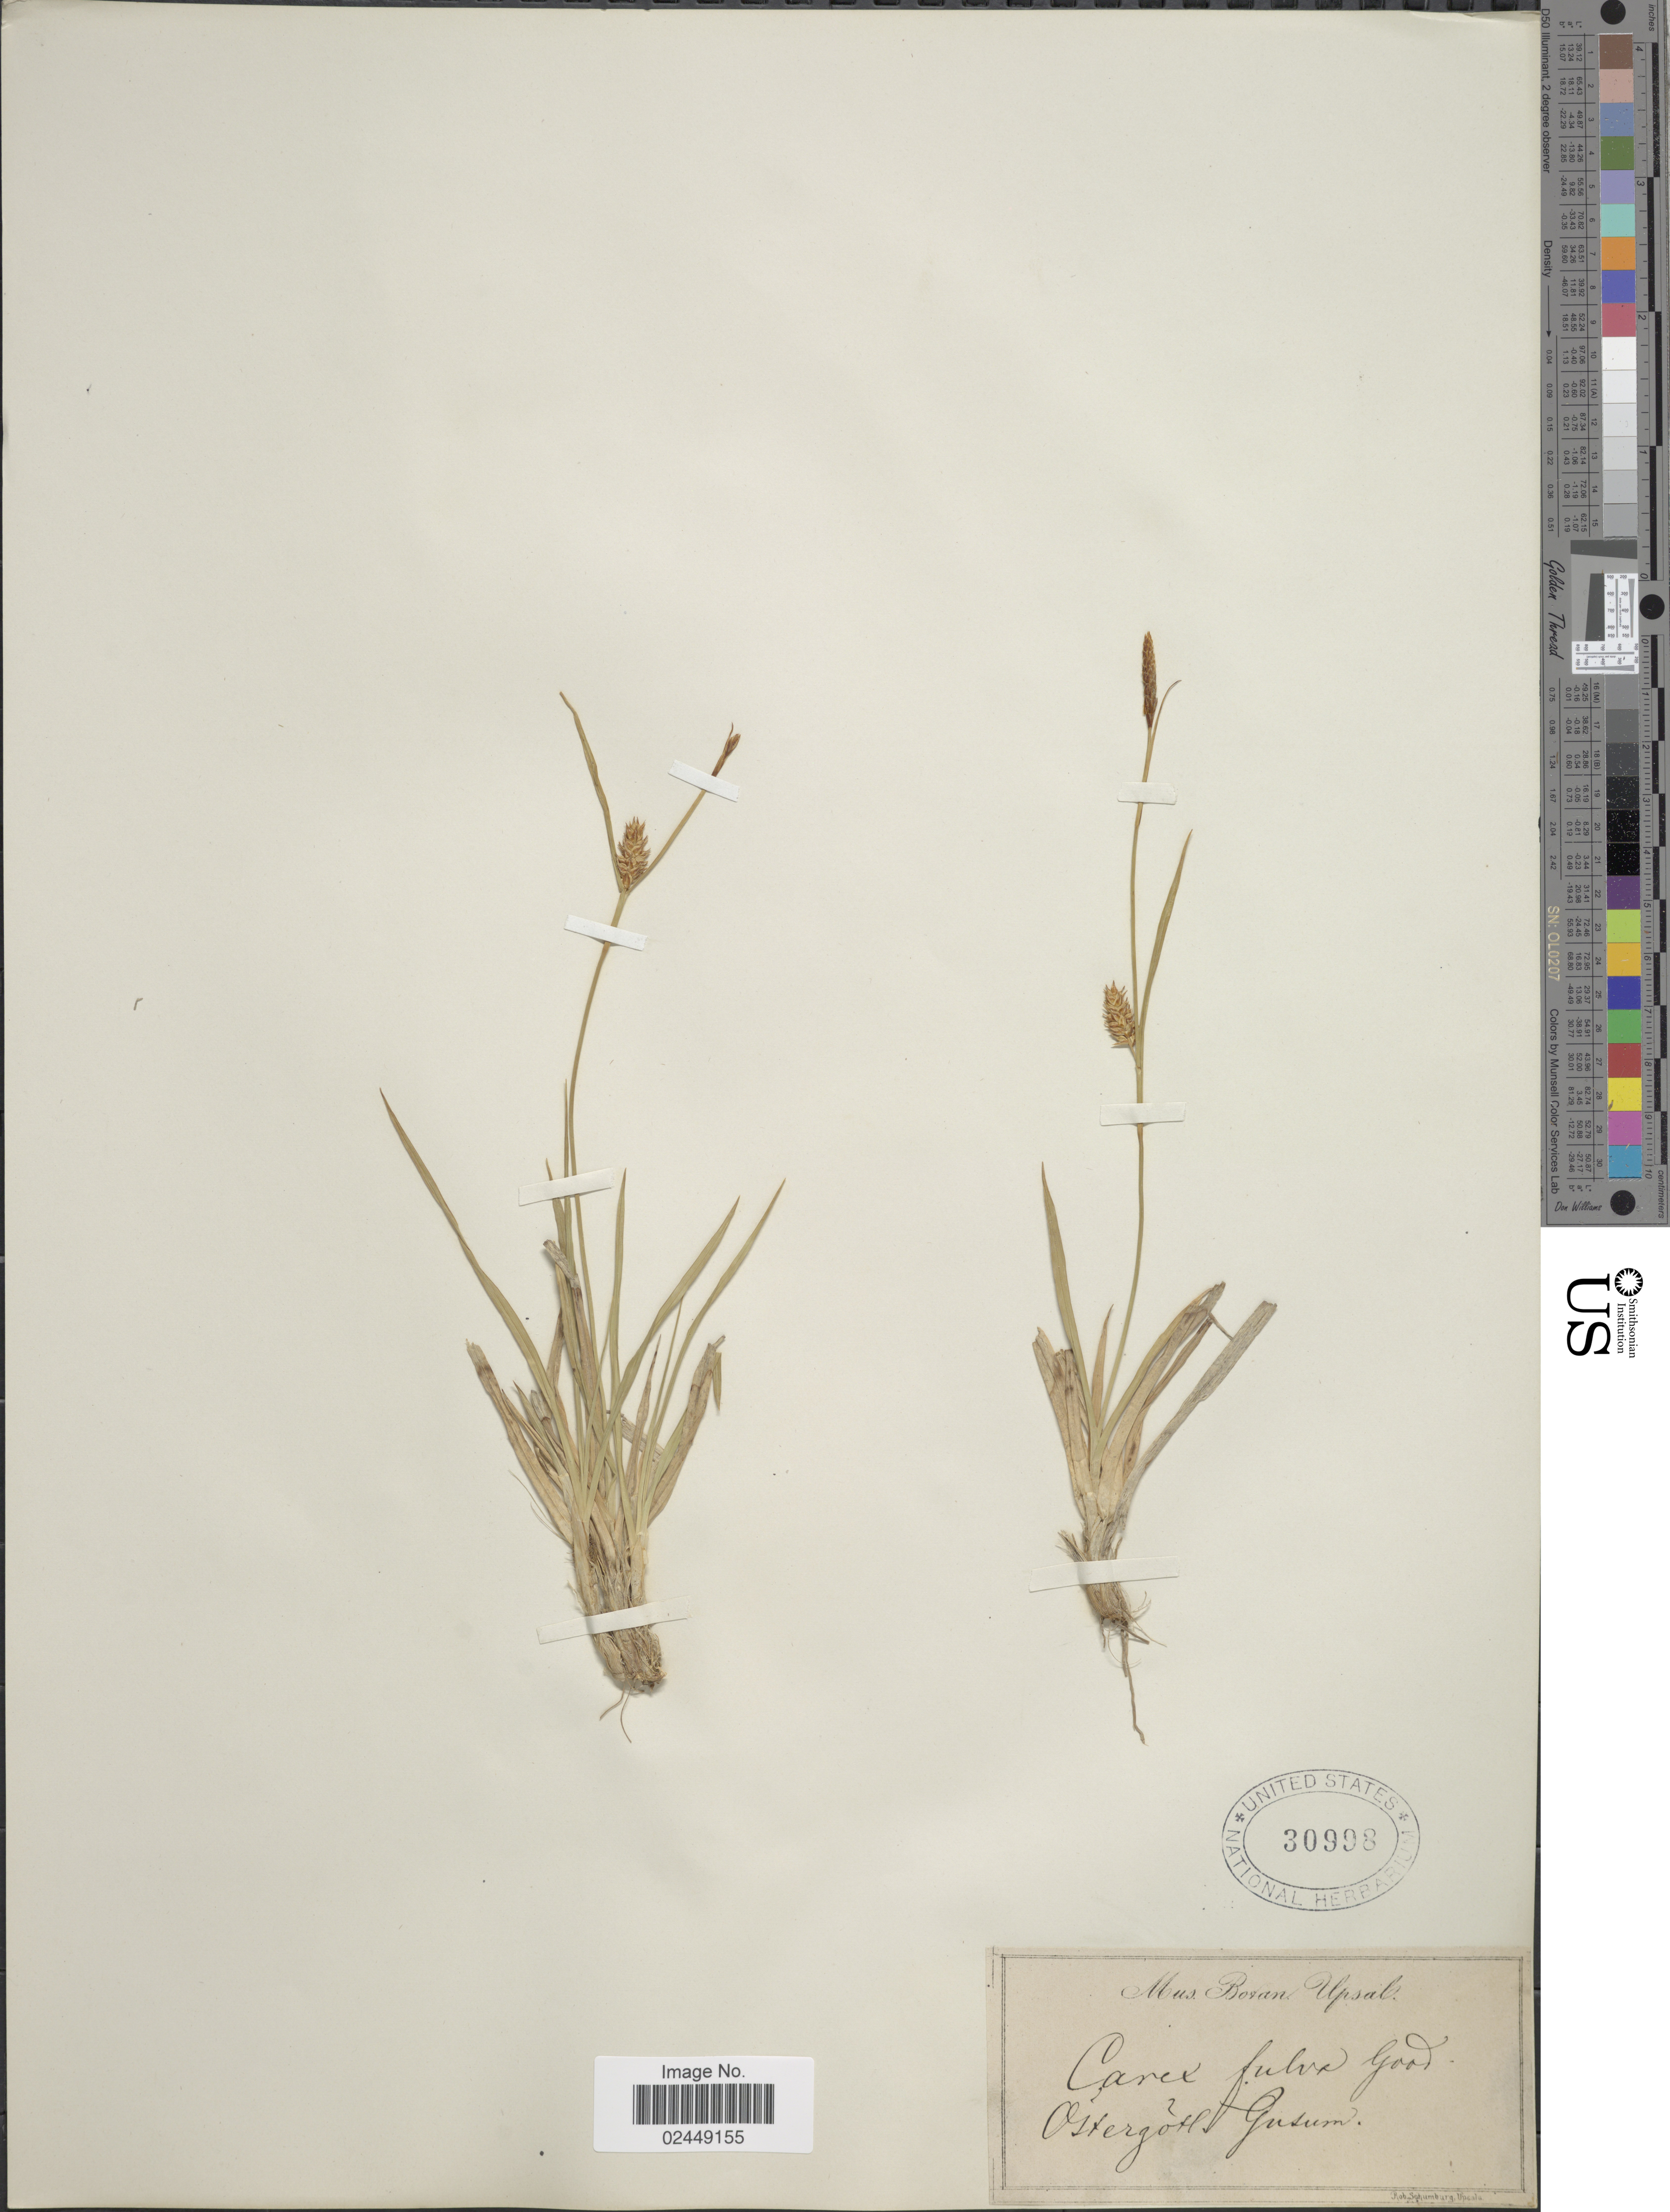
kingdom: Plantae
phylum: Tracheophyta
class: Liliopsida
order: Poales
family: Cyperaceae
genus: Carex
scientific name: Carex x fulva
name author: Gooden.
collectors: ex Mus. Botan. Upsal.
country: Sweden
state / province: Östergötland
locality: Gusum.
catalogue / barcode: US 30998